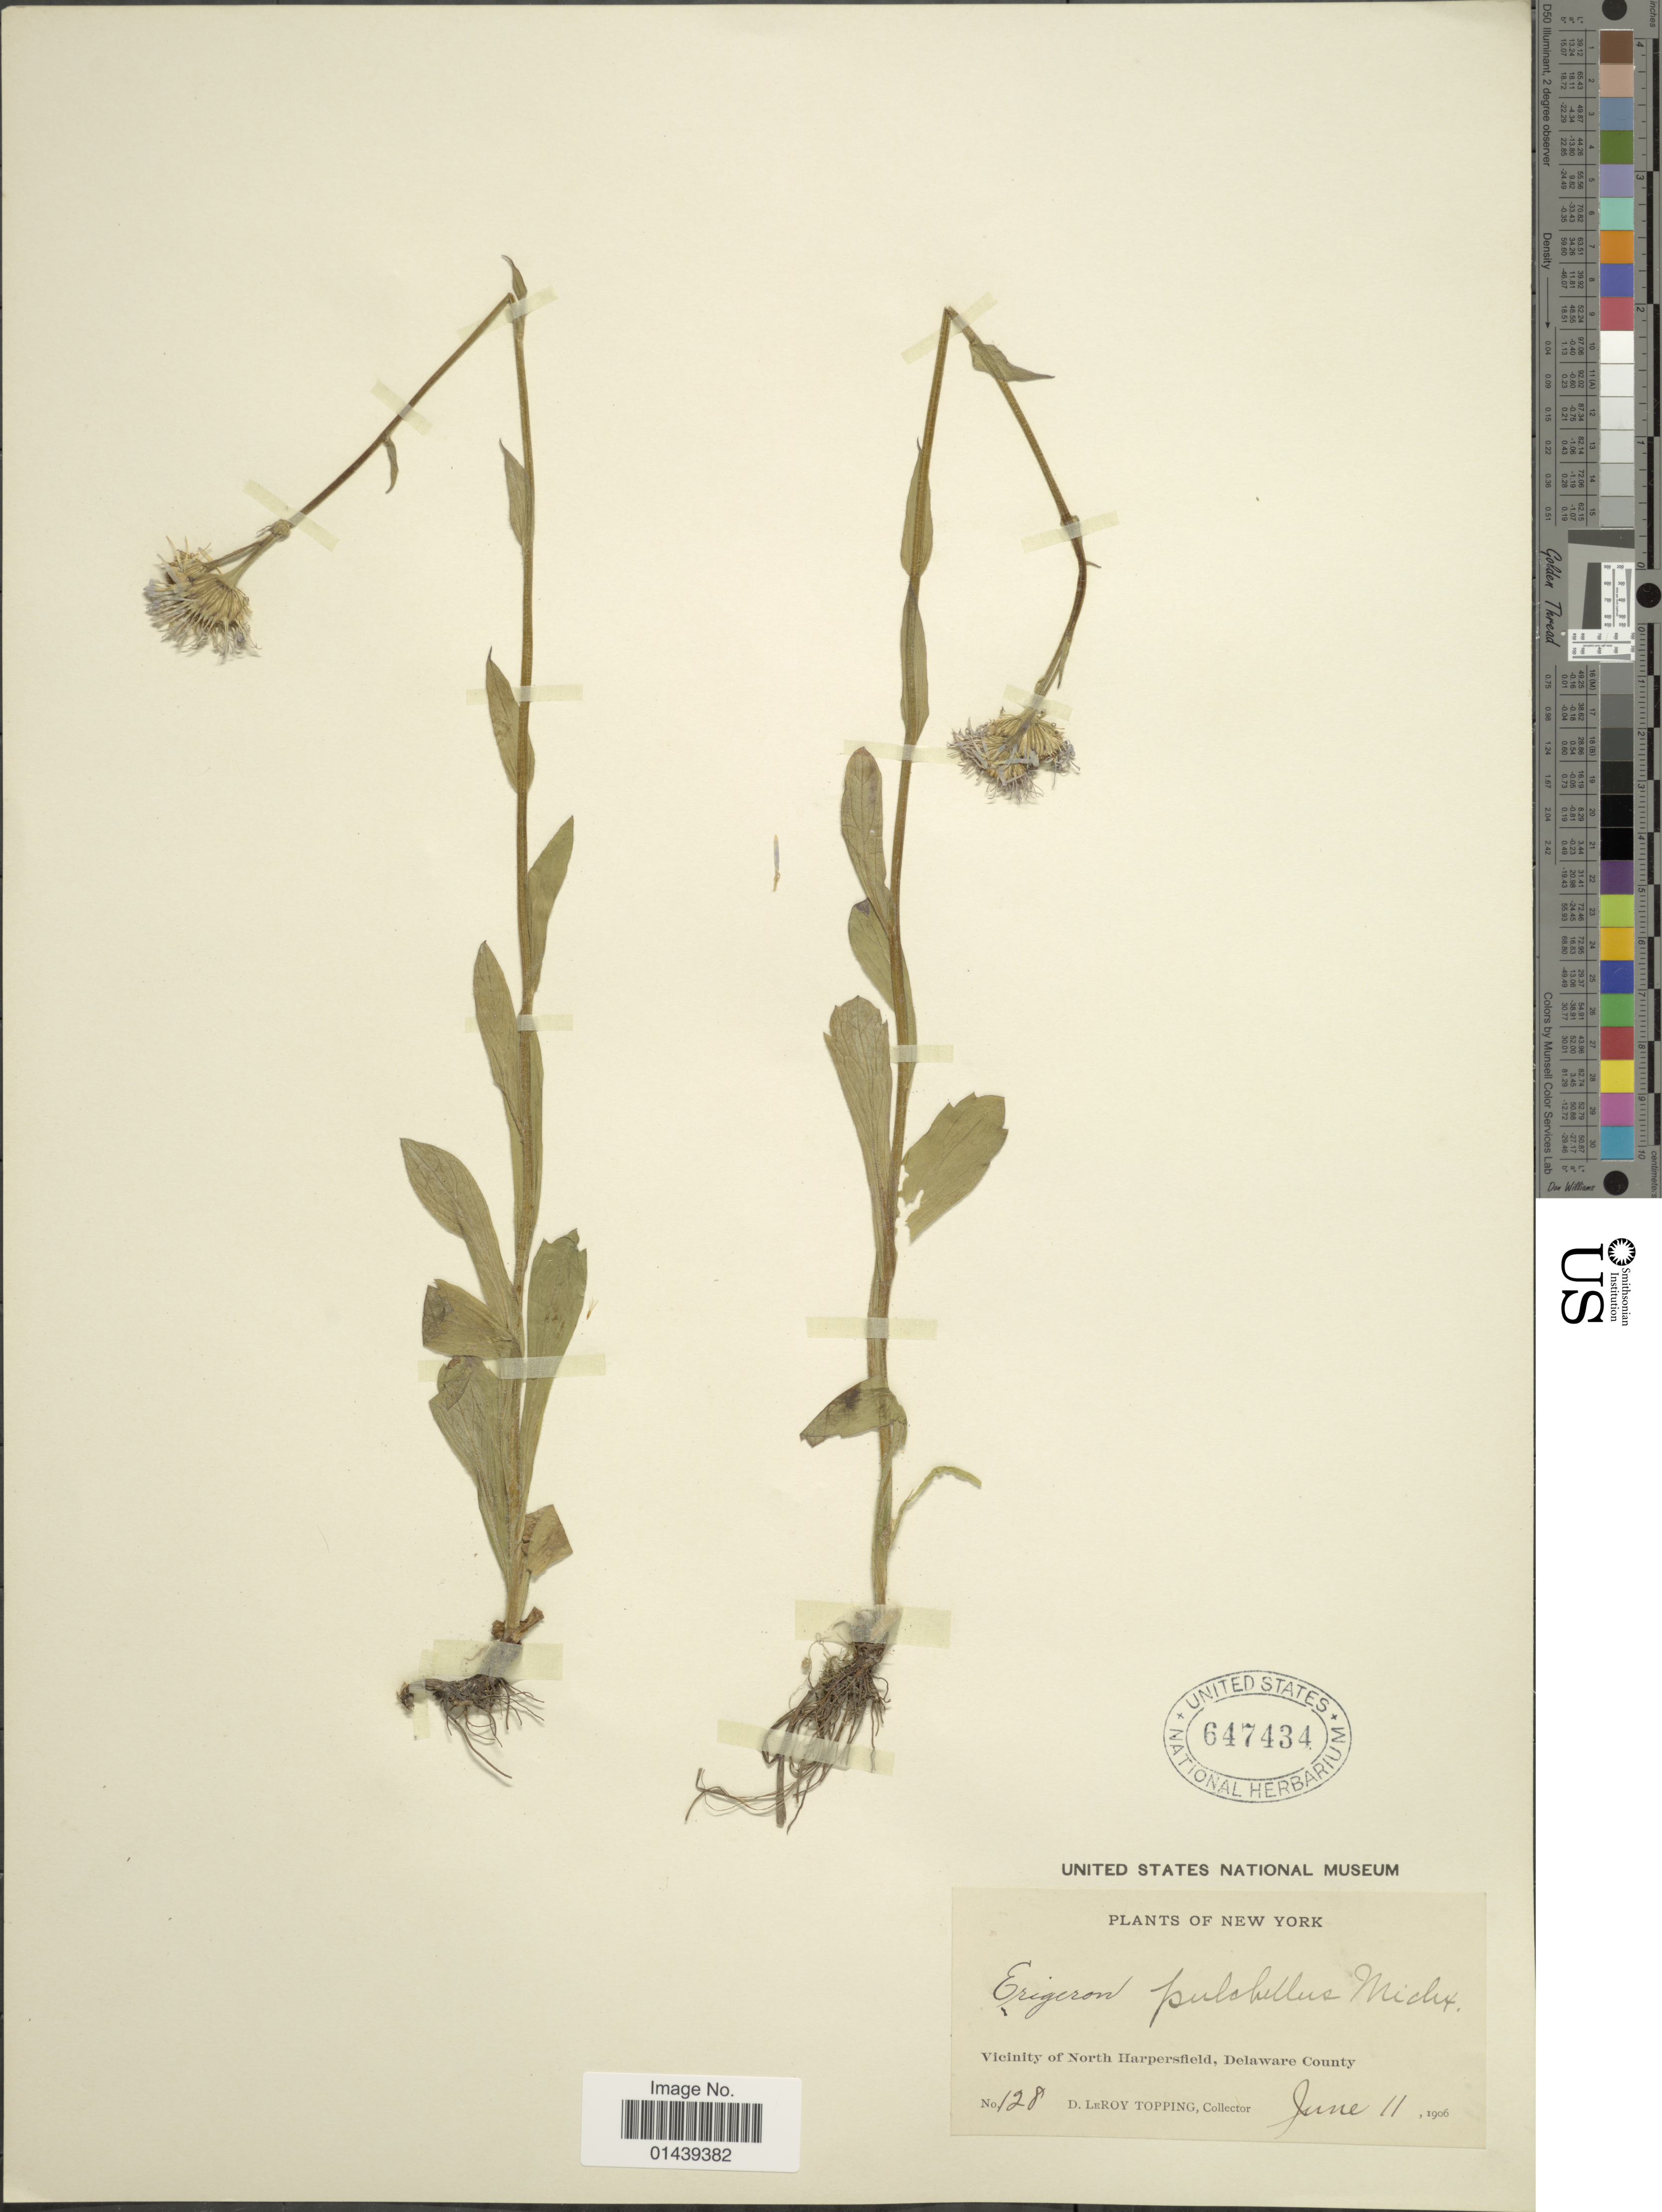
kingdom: Plantae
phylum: Tracheophyta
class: Magnoliopsida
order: Asterales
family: Asteraceae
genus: Erigeron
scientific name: Erigeron pulchellus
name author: Michx.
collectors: D. L. Topping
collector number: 128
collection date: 1906-06-11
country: United States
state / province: New York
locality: Vicinity of North Harpersfield, Delaware County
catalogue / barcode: US 647434